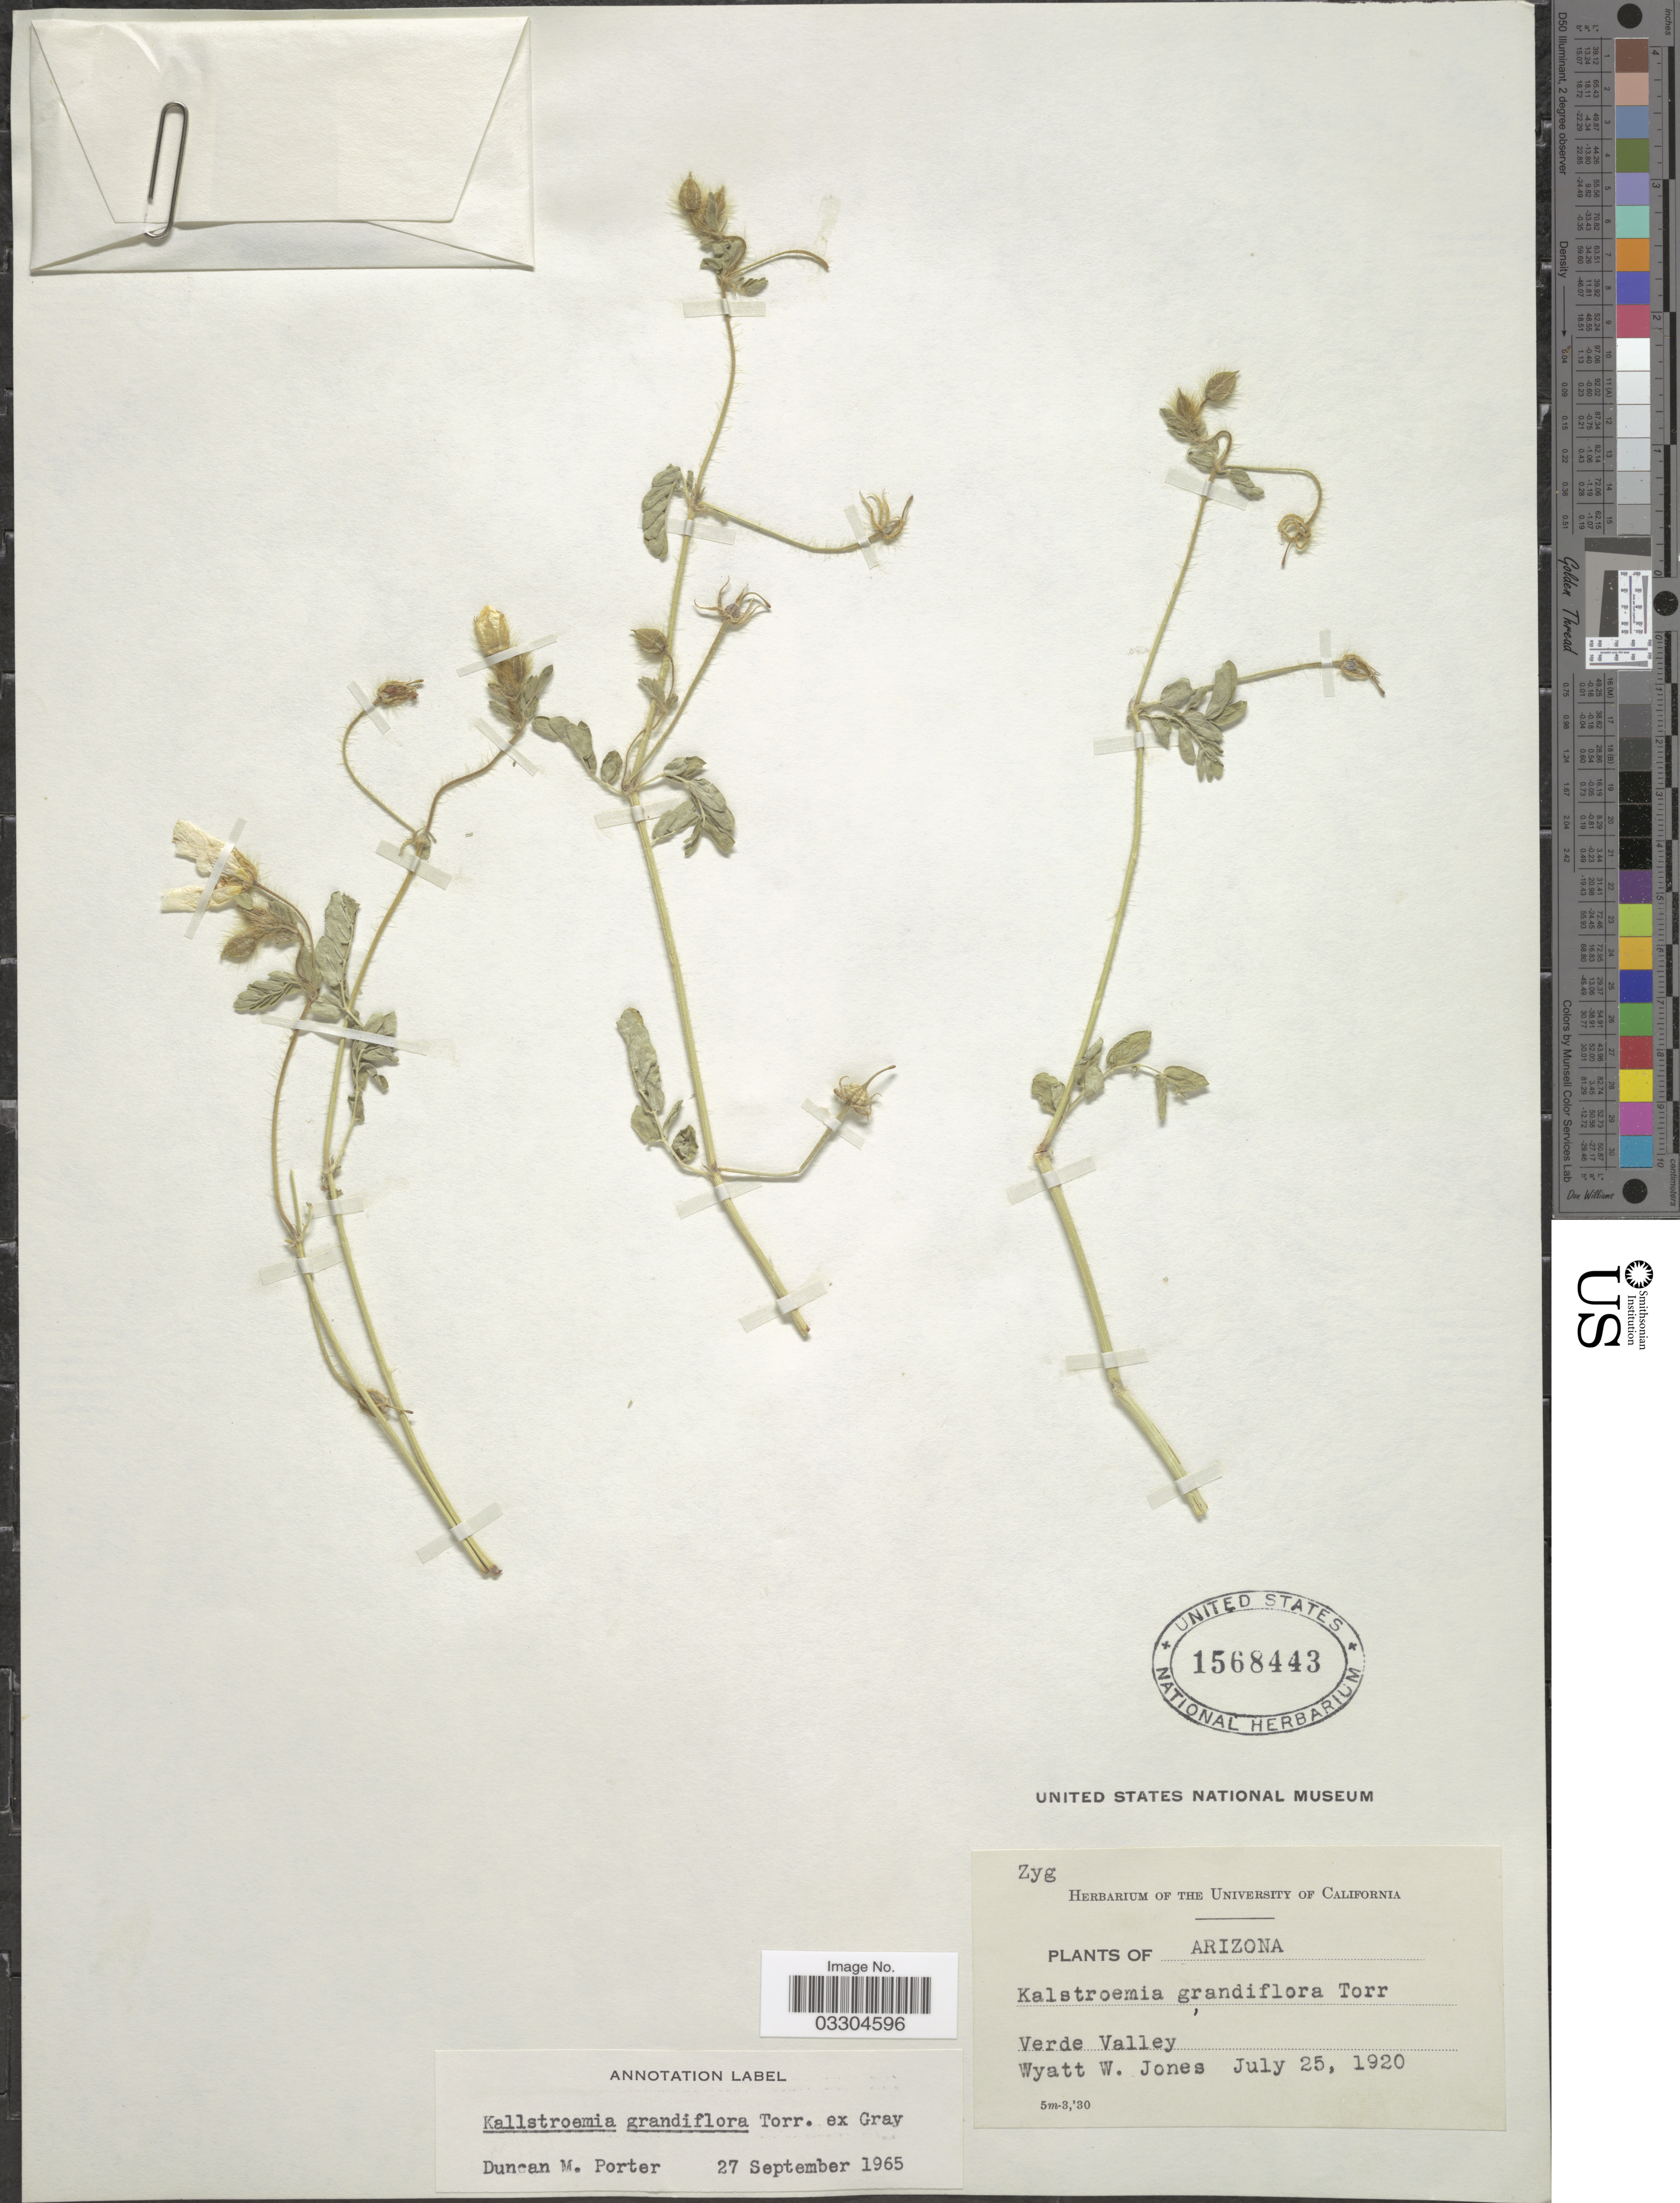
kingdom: Plantae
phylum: Tracheophyta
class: Magnoliopsida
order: Zygophyllales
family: Zygophyllaceae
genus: Kallstroemia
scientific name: Kallstroemia grandiflora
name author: Torr. ex A. Gray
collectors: W. W. Jones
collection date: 1920-07-25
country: United States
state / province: Arizona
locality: Verde Valley.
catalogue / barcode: US 1568443